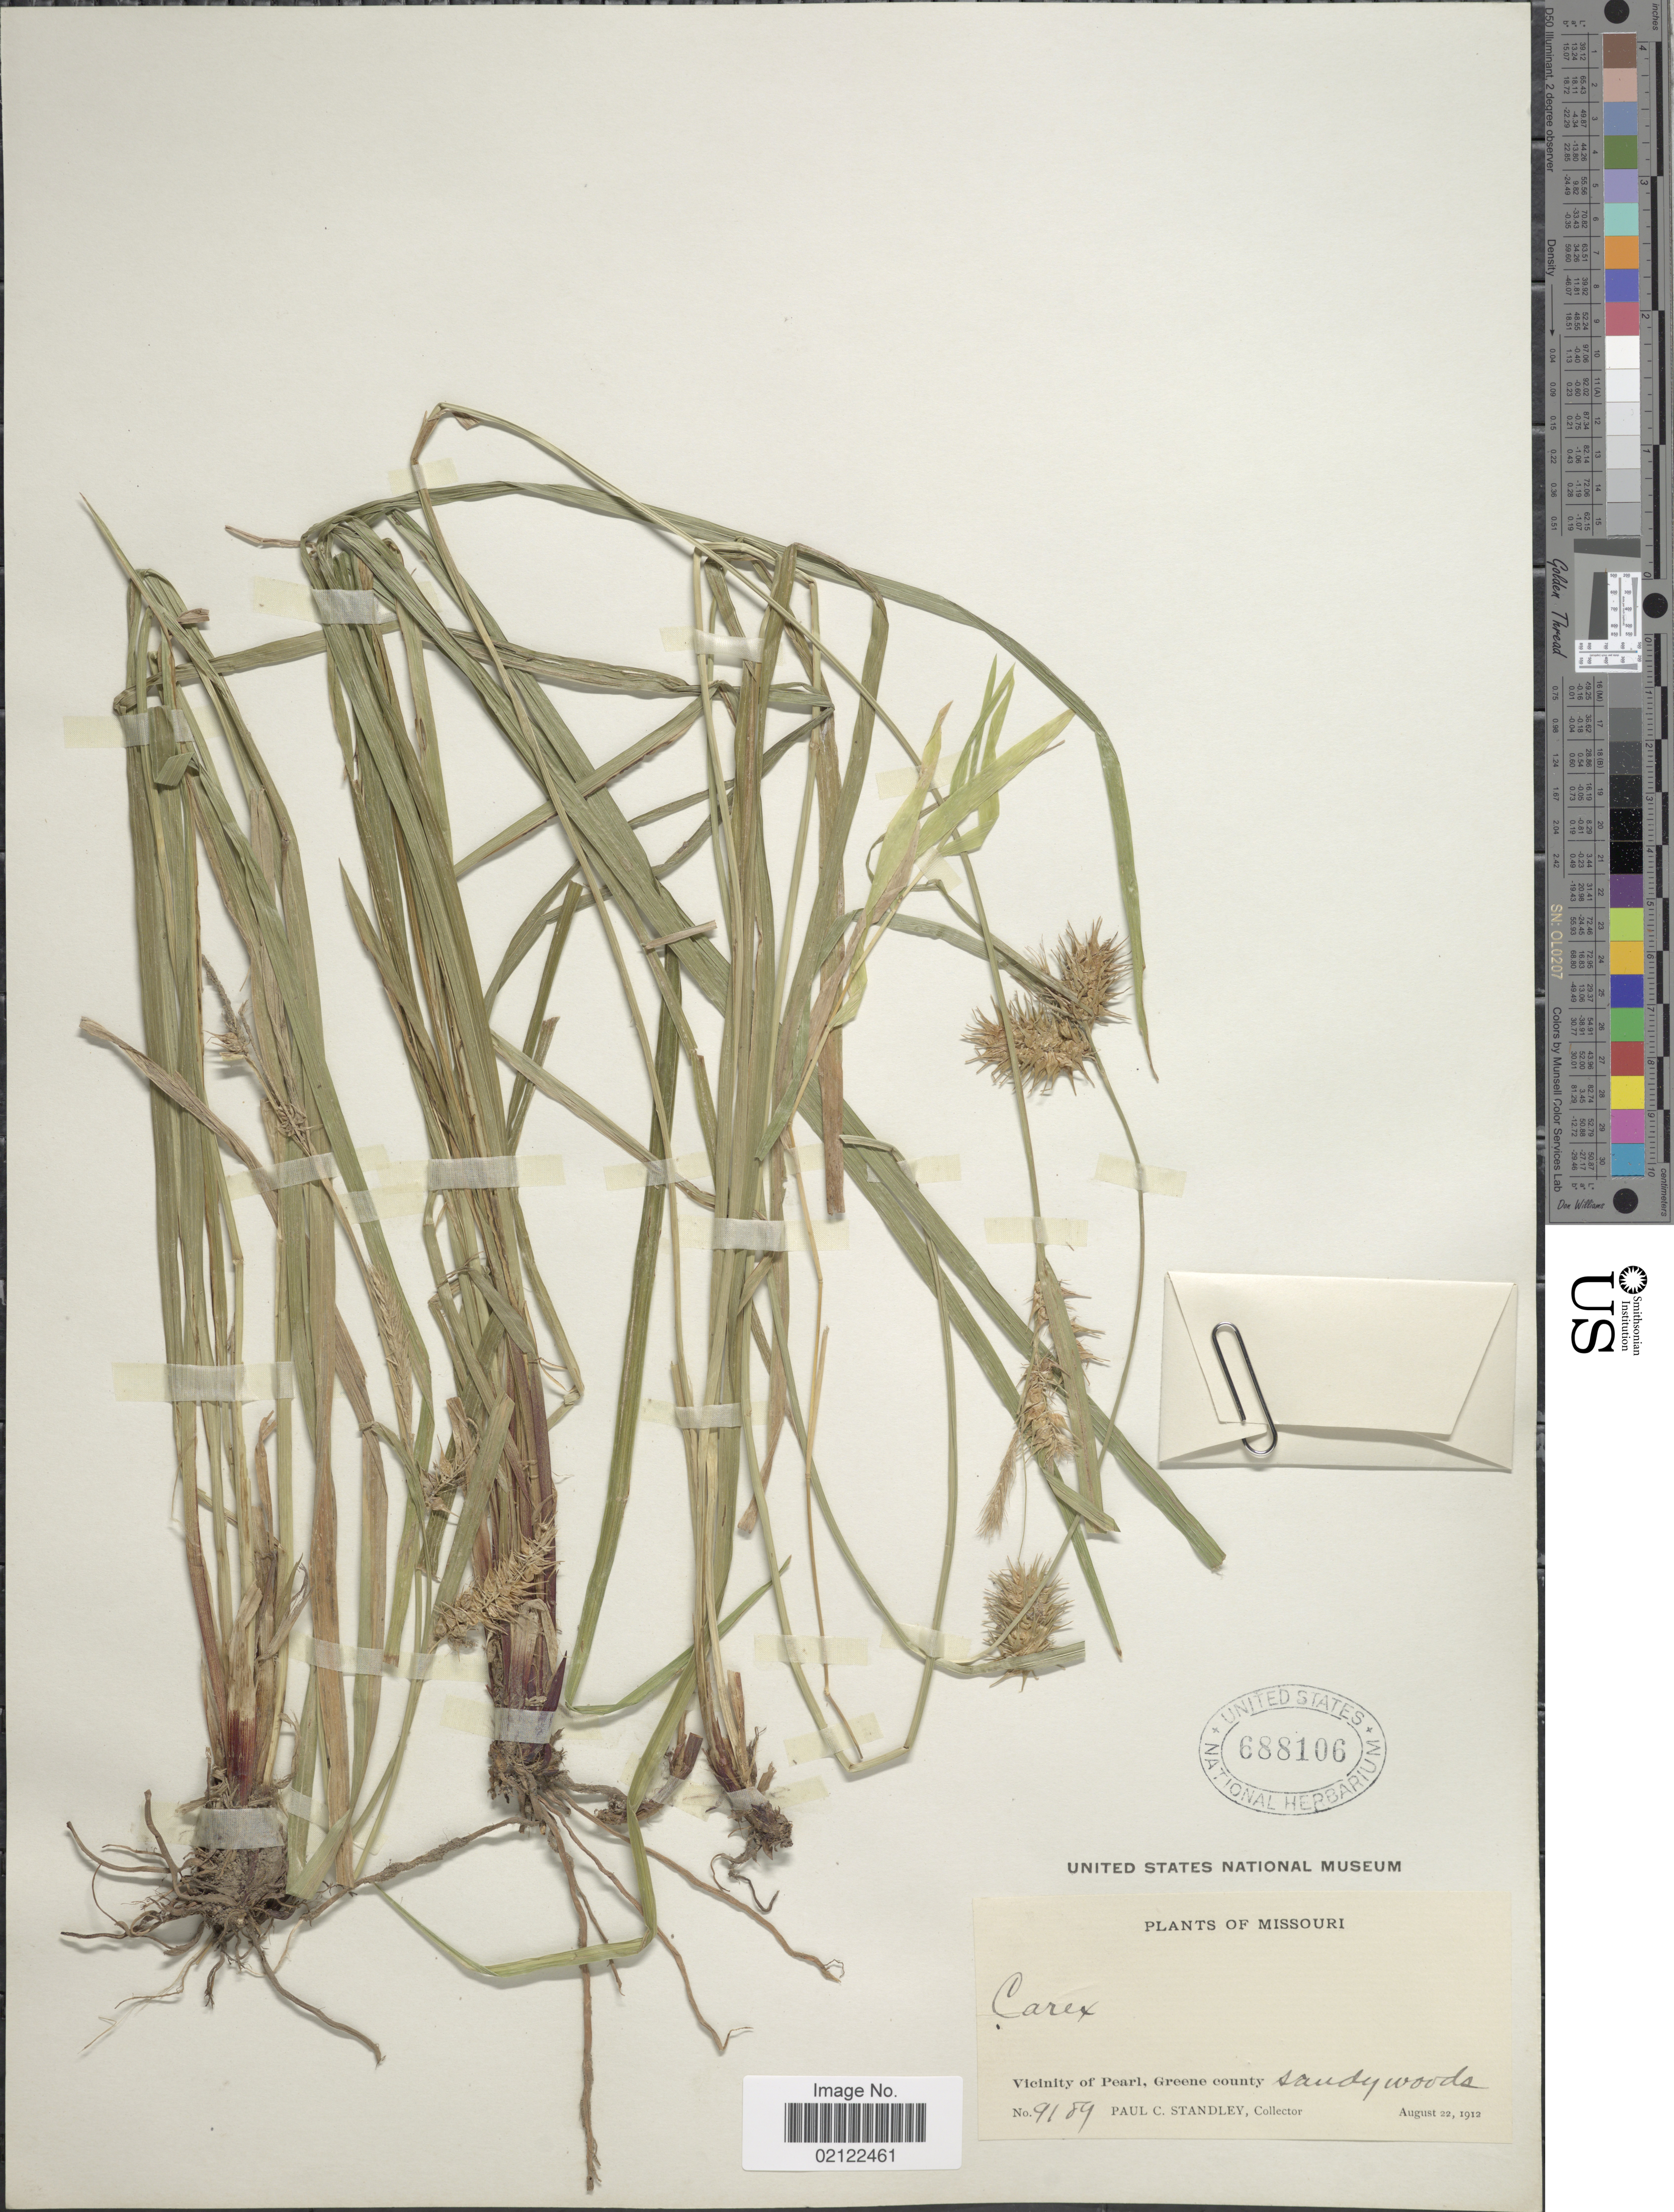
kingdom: Plantae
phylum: Tracheophyta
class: Liliopsida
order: Poales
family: Cyperaceae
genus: Carex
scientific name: Carex lurida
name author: Wahlenb.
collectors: P. C. Standley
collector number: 9189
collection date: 1912-08-22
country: United States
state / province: Missouri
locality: Vicinity of Pearl, Greene county, sandy woods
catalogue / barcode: US 688106